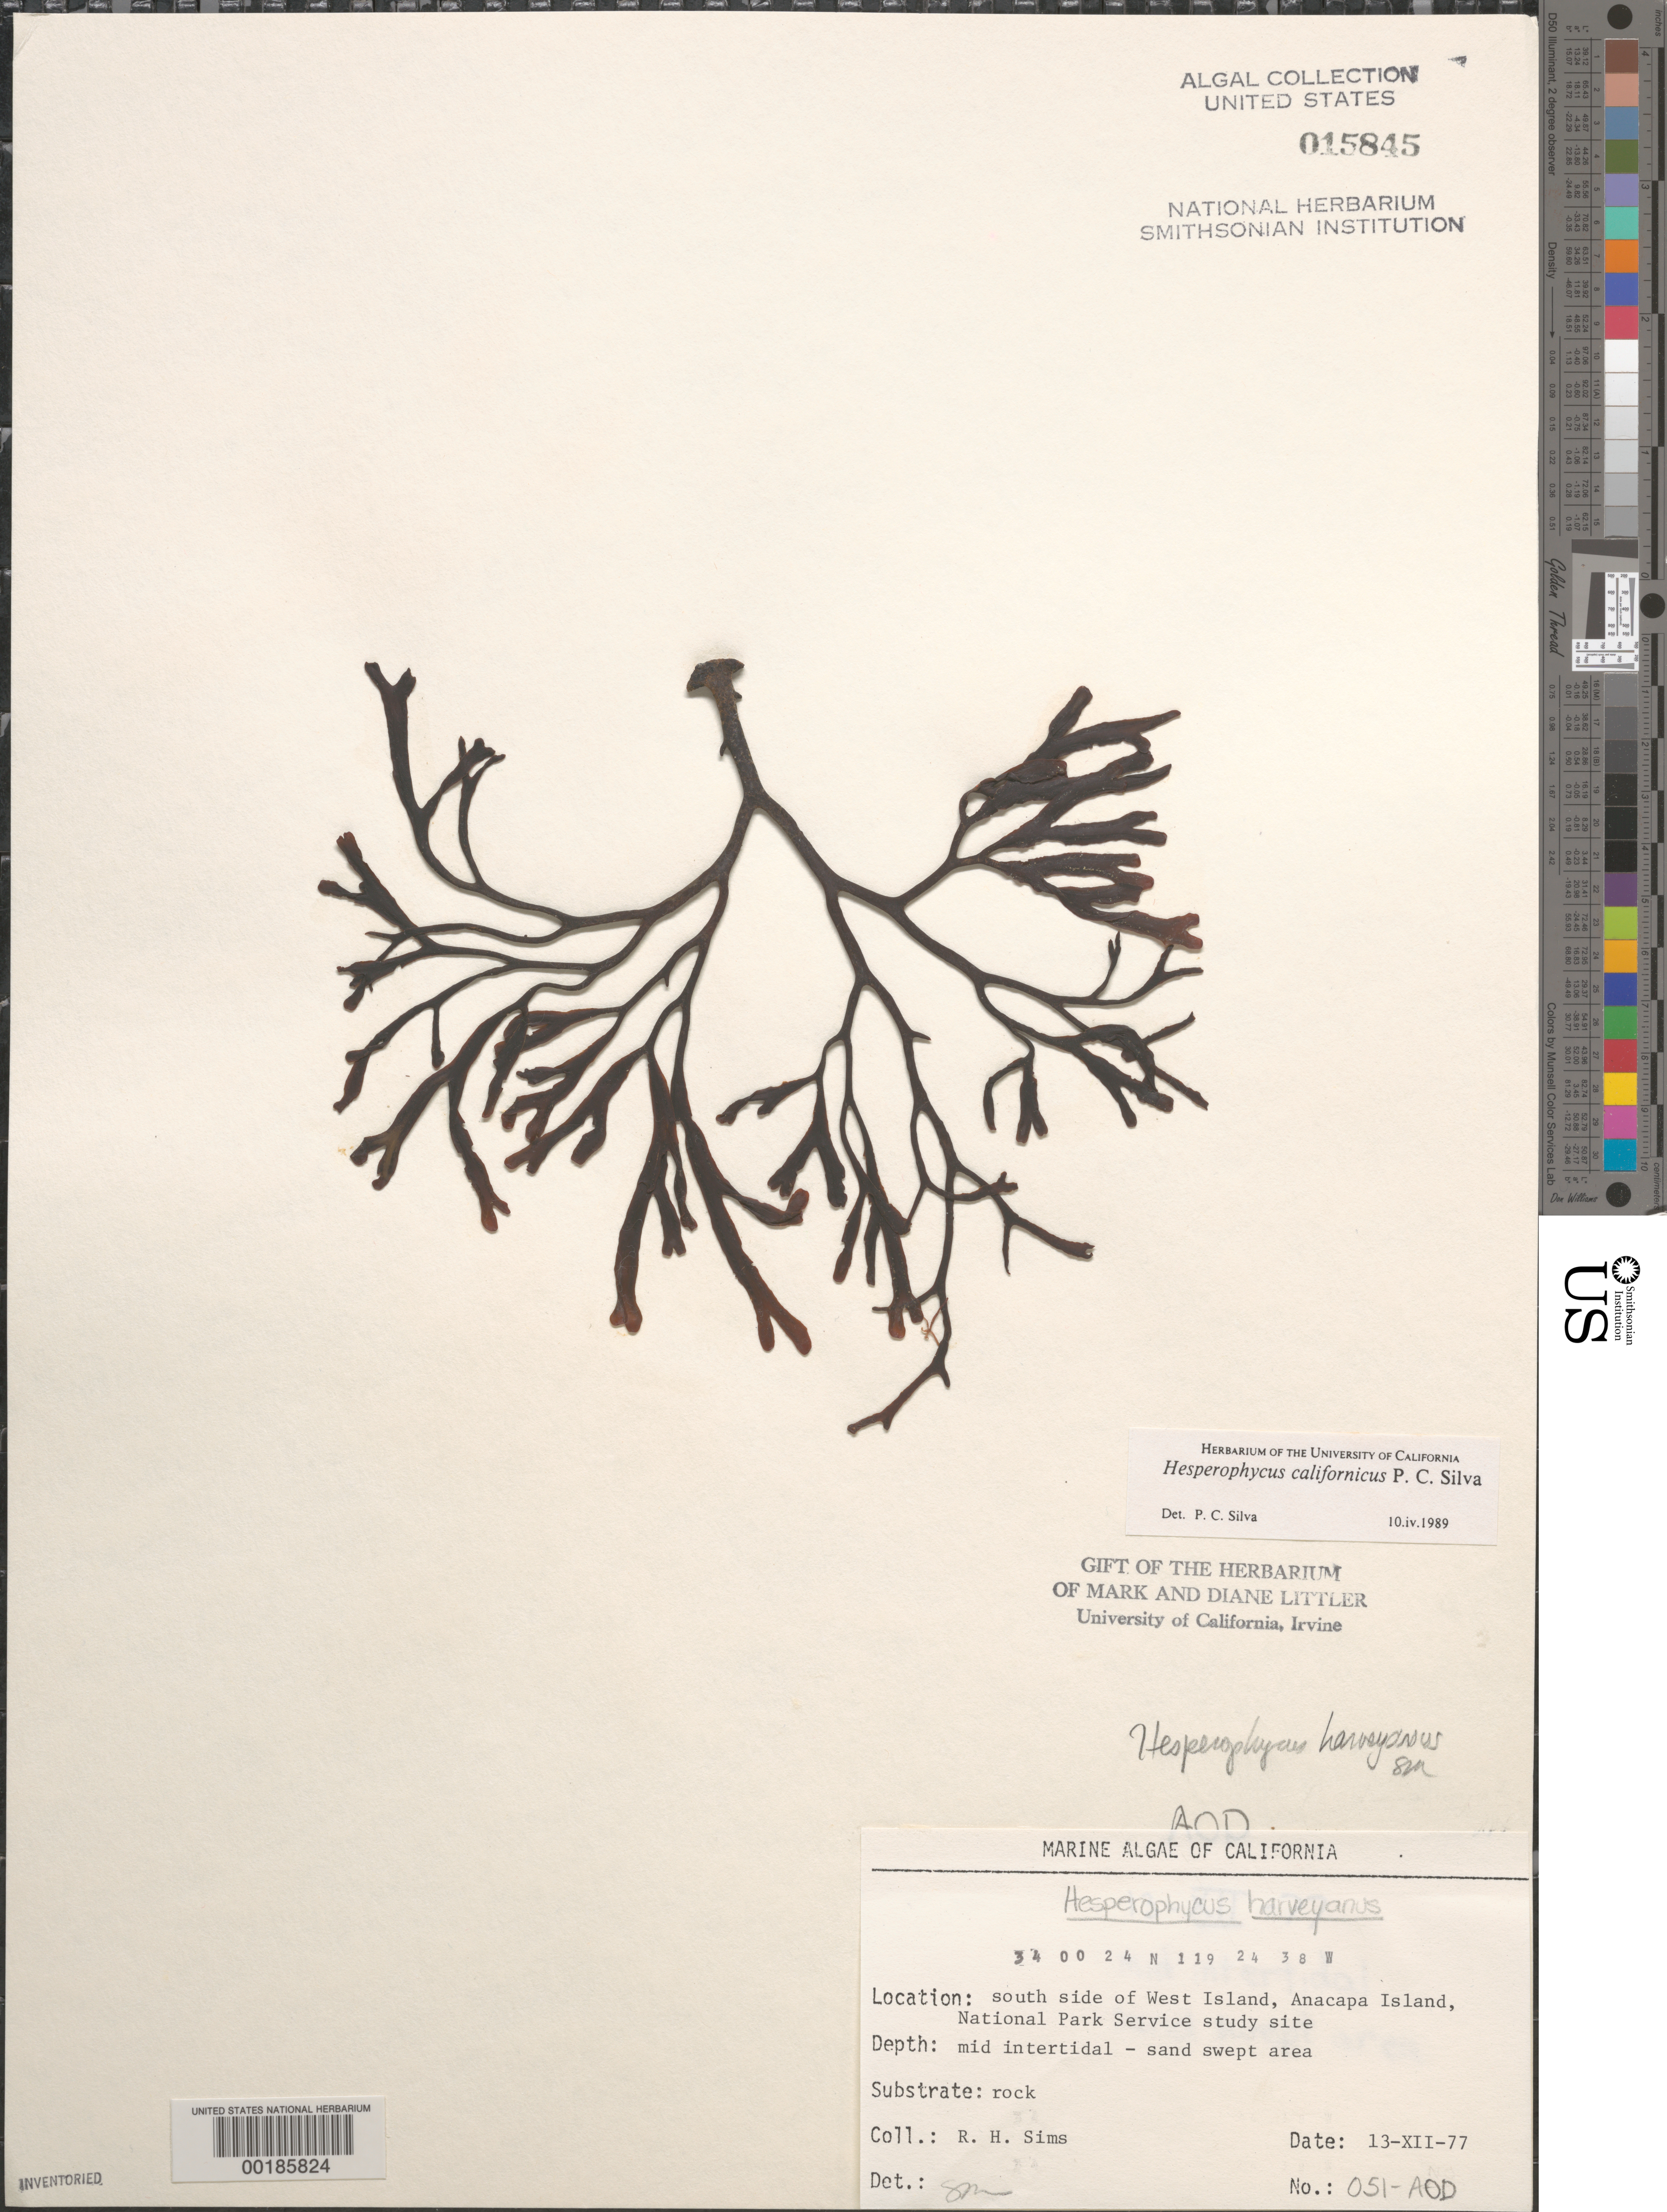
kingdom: Chromista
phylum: Ochrophyta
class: Phaeophyceae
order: Fucales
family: Fucaceae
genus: Hesperophycus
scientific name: Hesperophycus californicus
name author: P.C. Silva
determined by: Silva, P. C.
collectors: R. H. Sims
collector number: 051-AOD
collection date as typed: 13 Dec 1977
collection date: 1977-12-13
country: United States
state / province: California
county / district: Ventura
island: Anacapa Island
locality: South side of west island [National Park Service site]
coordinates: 34 00'24"N, 119 24'38"W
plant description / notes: BLM-SOCALBIGHT Rocky Intertidal Survey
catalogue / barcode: US 15845